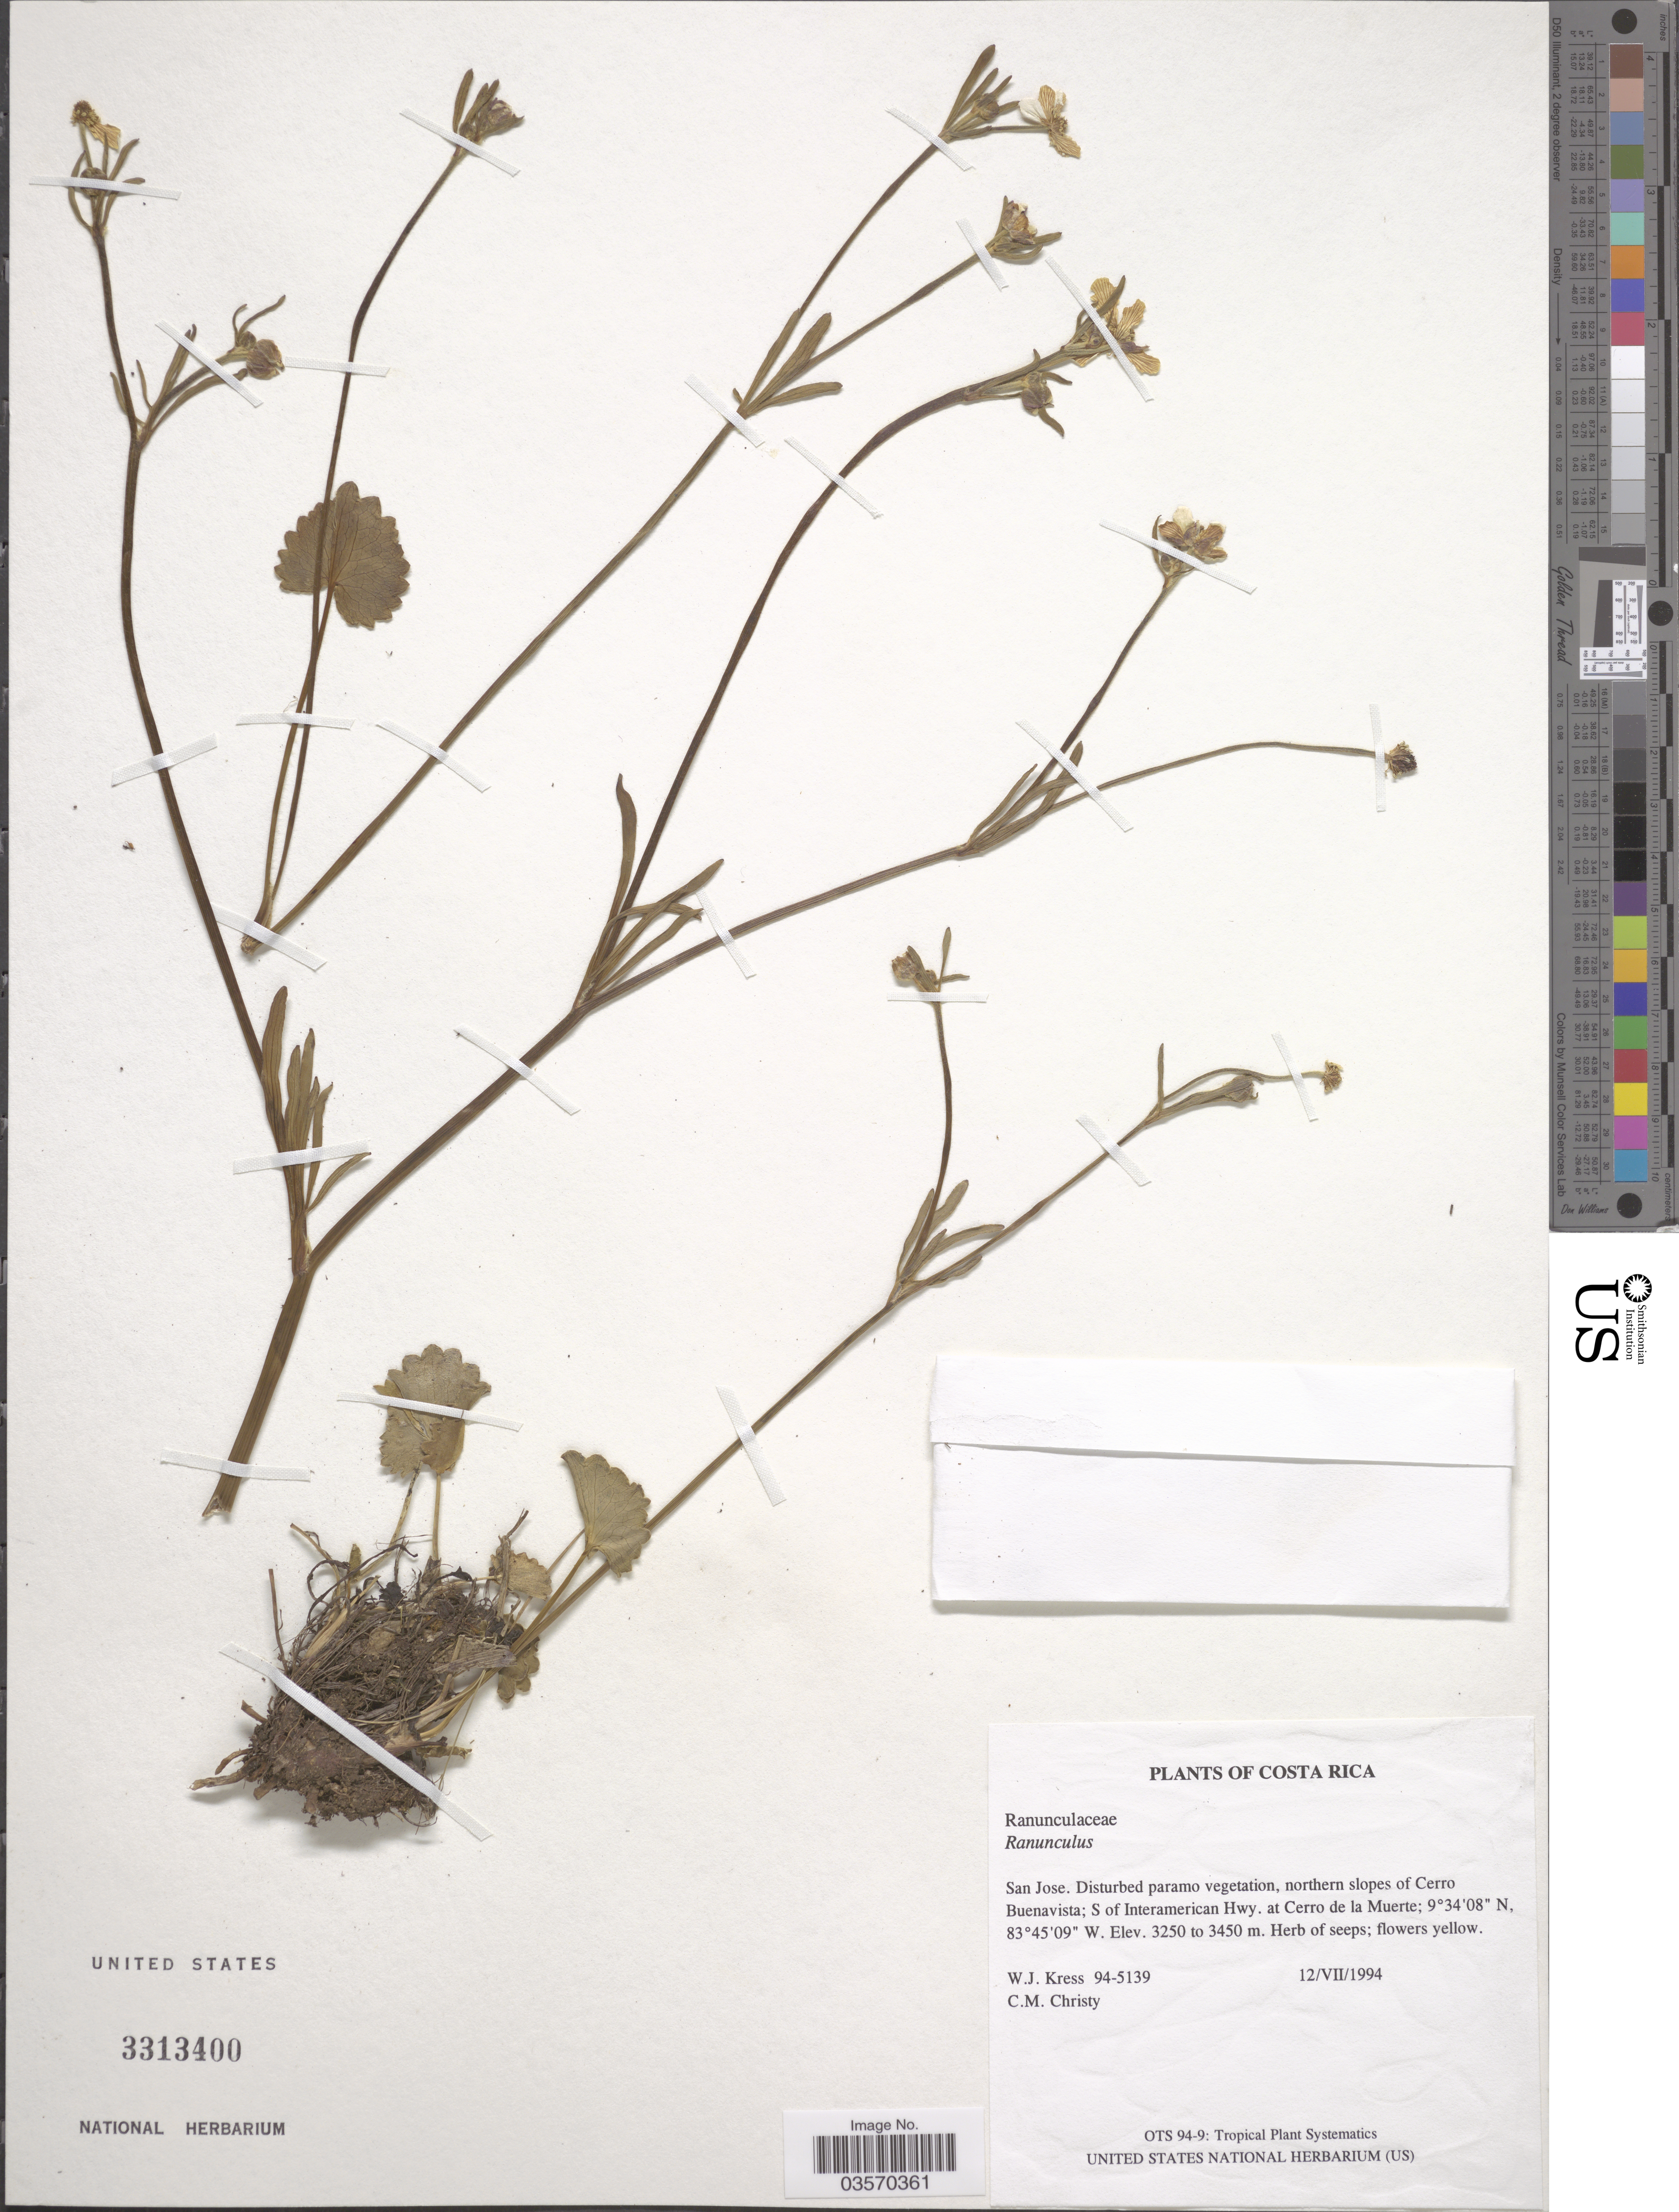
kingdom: Plantae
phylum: Tracheophyta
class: Magnoliopsida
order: Ranunculales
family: Ranunculaceae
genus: Ranunculus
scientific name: Ranunculus sp.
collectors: W. J. Kress & C. M. Christy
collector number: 94-5139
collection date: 1994-07-12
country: Costa Rica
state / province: San José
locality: Northern slopes of Cerro Buenavista; S of Interamerican Hwy. at Cerro de la Muerte.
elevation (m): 3250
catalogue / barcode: US 3313400